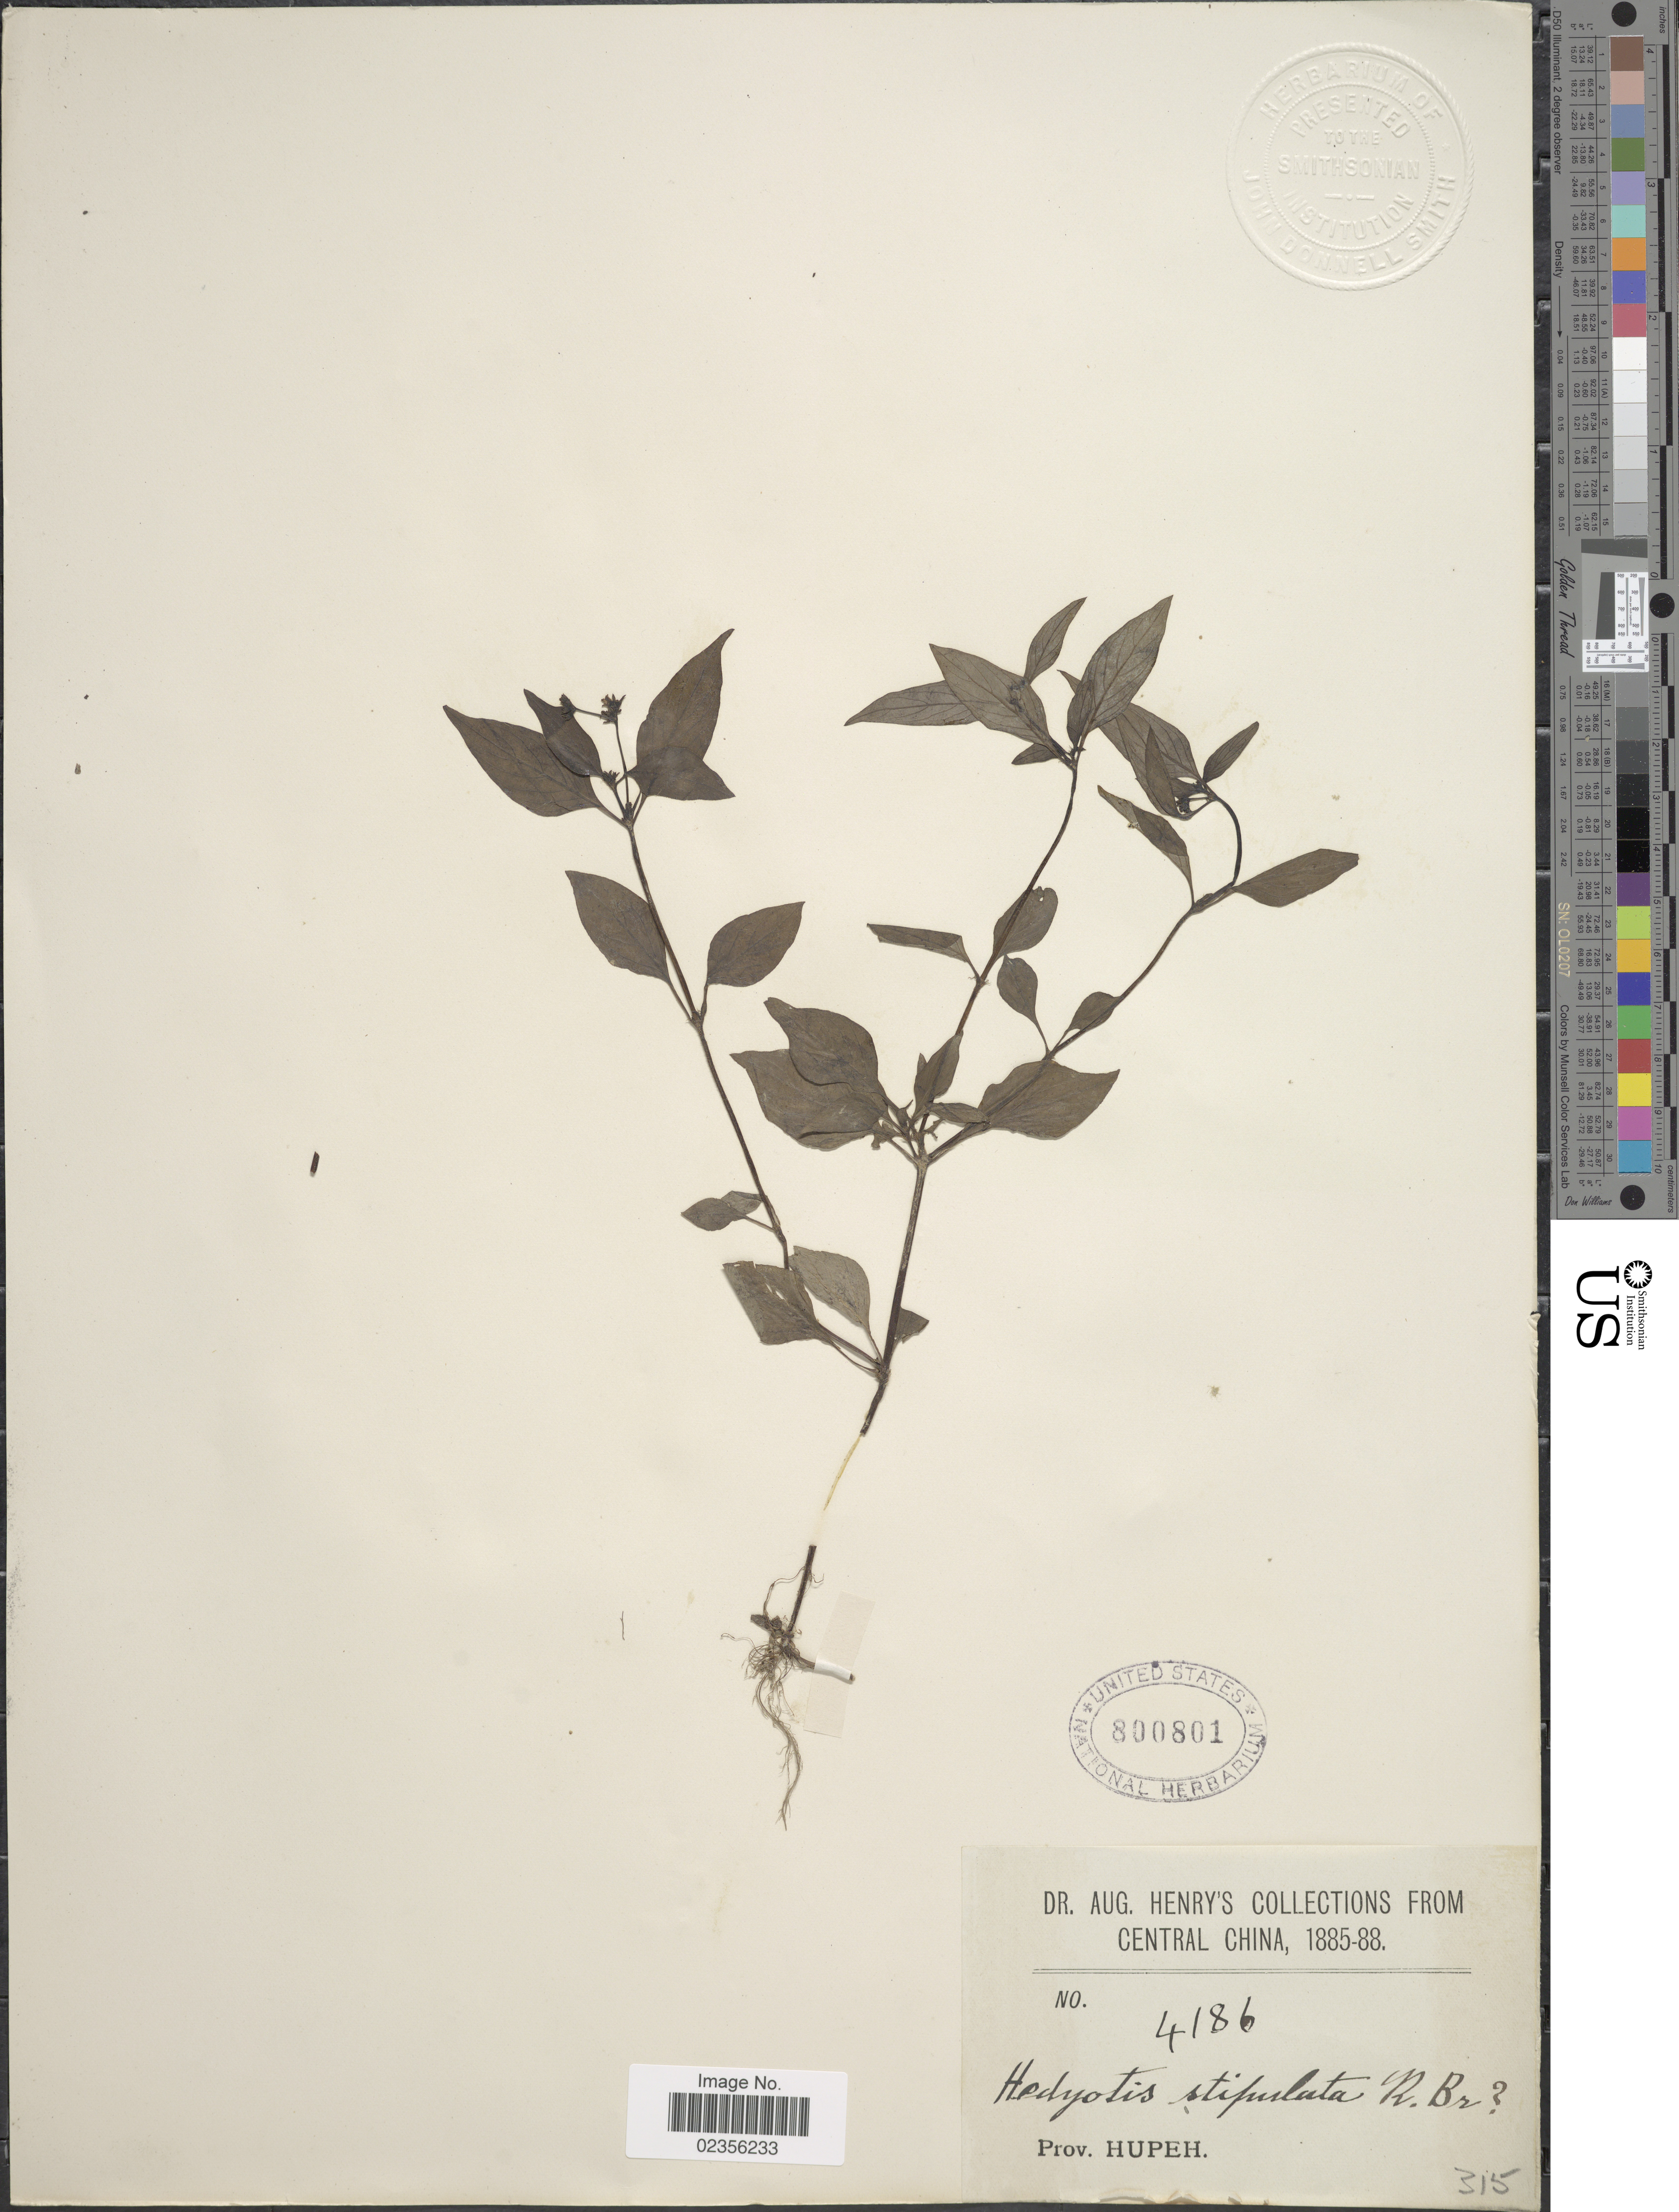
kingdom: Plantae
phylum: Tracheophyta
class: Magnoliopsida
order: Gentianales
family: Rubiaceae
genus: Hedyotis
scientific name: Hedyotis stipulata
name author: R. Br. ex Hook. f.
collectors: A. Henry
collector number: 4186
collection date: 1885/1888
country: China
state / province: Hubei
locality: Hupeh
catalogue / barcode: US 800801